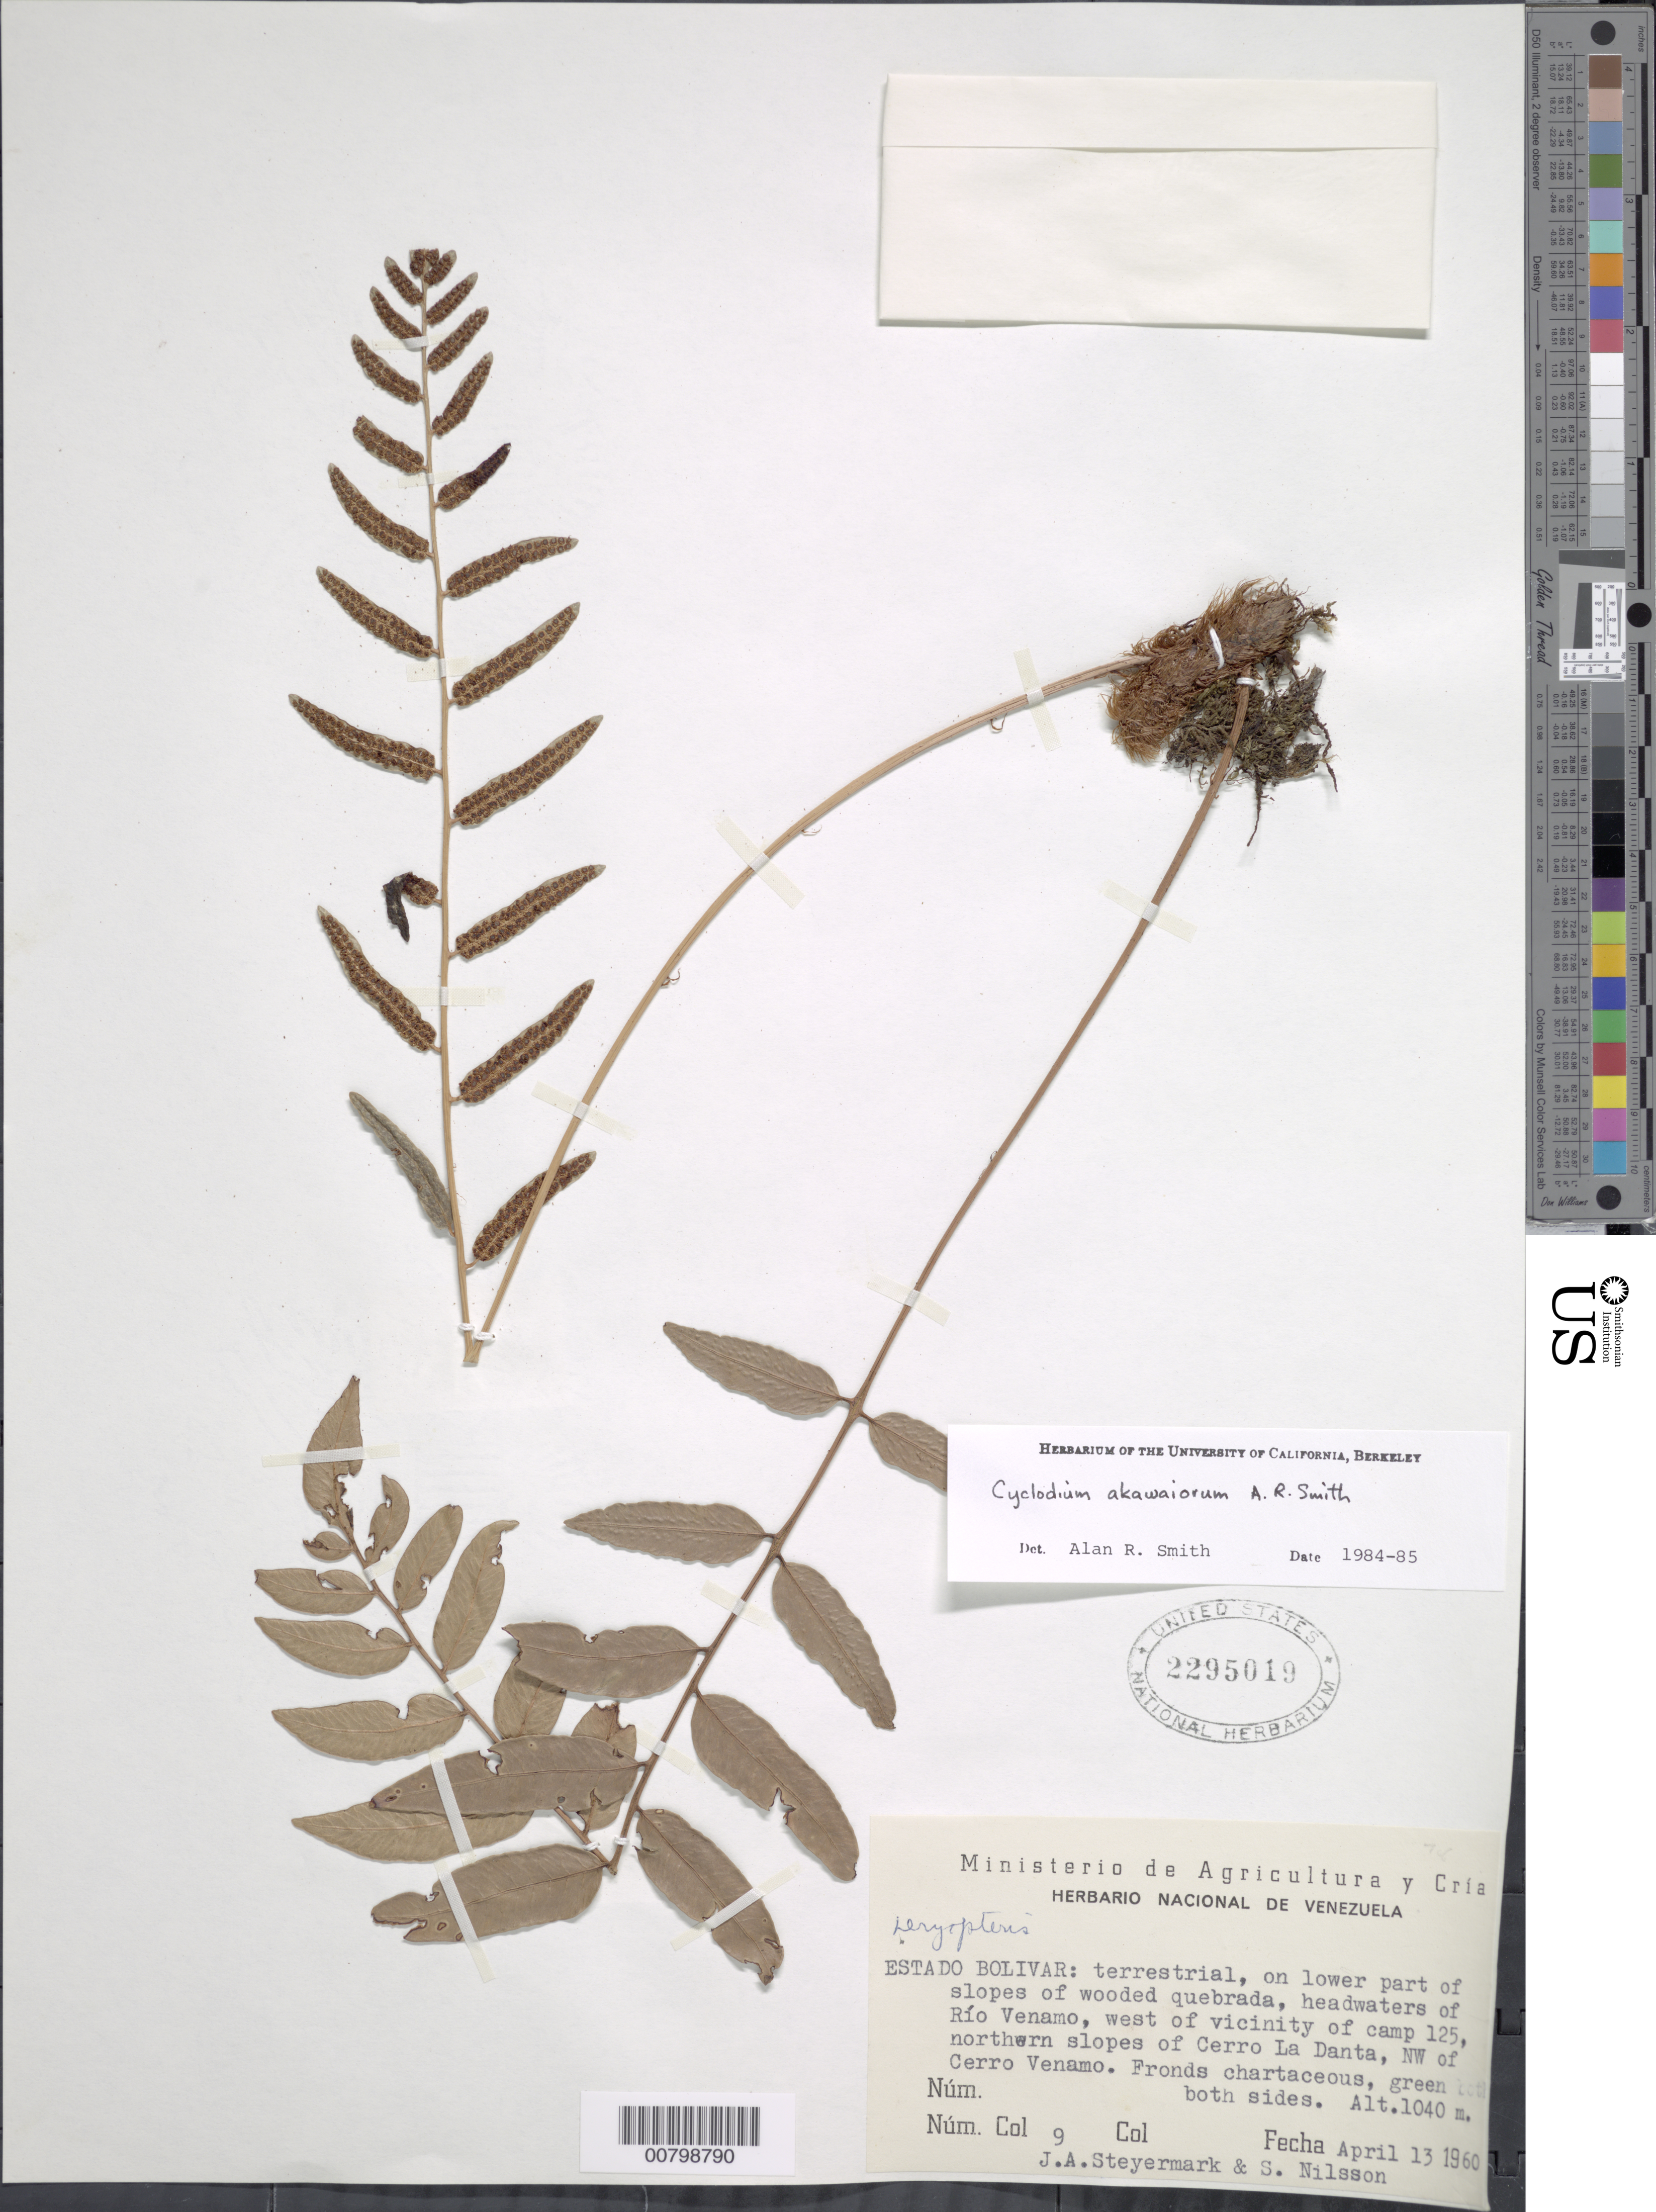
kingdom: Plantae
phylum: Tracheophyta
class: Polypodiopsida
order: Polypodiales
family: Dryopteridaceae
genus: Cyclodium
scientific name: Cyclodium akawaiorum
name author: A.R. Sm.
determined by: Smith, Alan R., (UC)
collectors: J. Steyermark & S. Nilsson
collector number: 60 9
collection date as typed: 13-Apr-60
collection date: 1960-04-13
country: Venezuela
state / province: Bolívar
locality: Río Venamo headwaters, W of vic of road campamento 125, on northern slopes of Cerro La Danta, NW of cerro Venamo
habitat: Lower slopes of wooded quebrada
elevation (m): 1040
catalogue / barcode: US 2295019